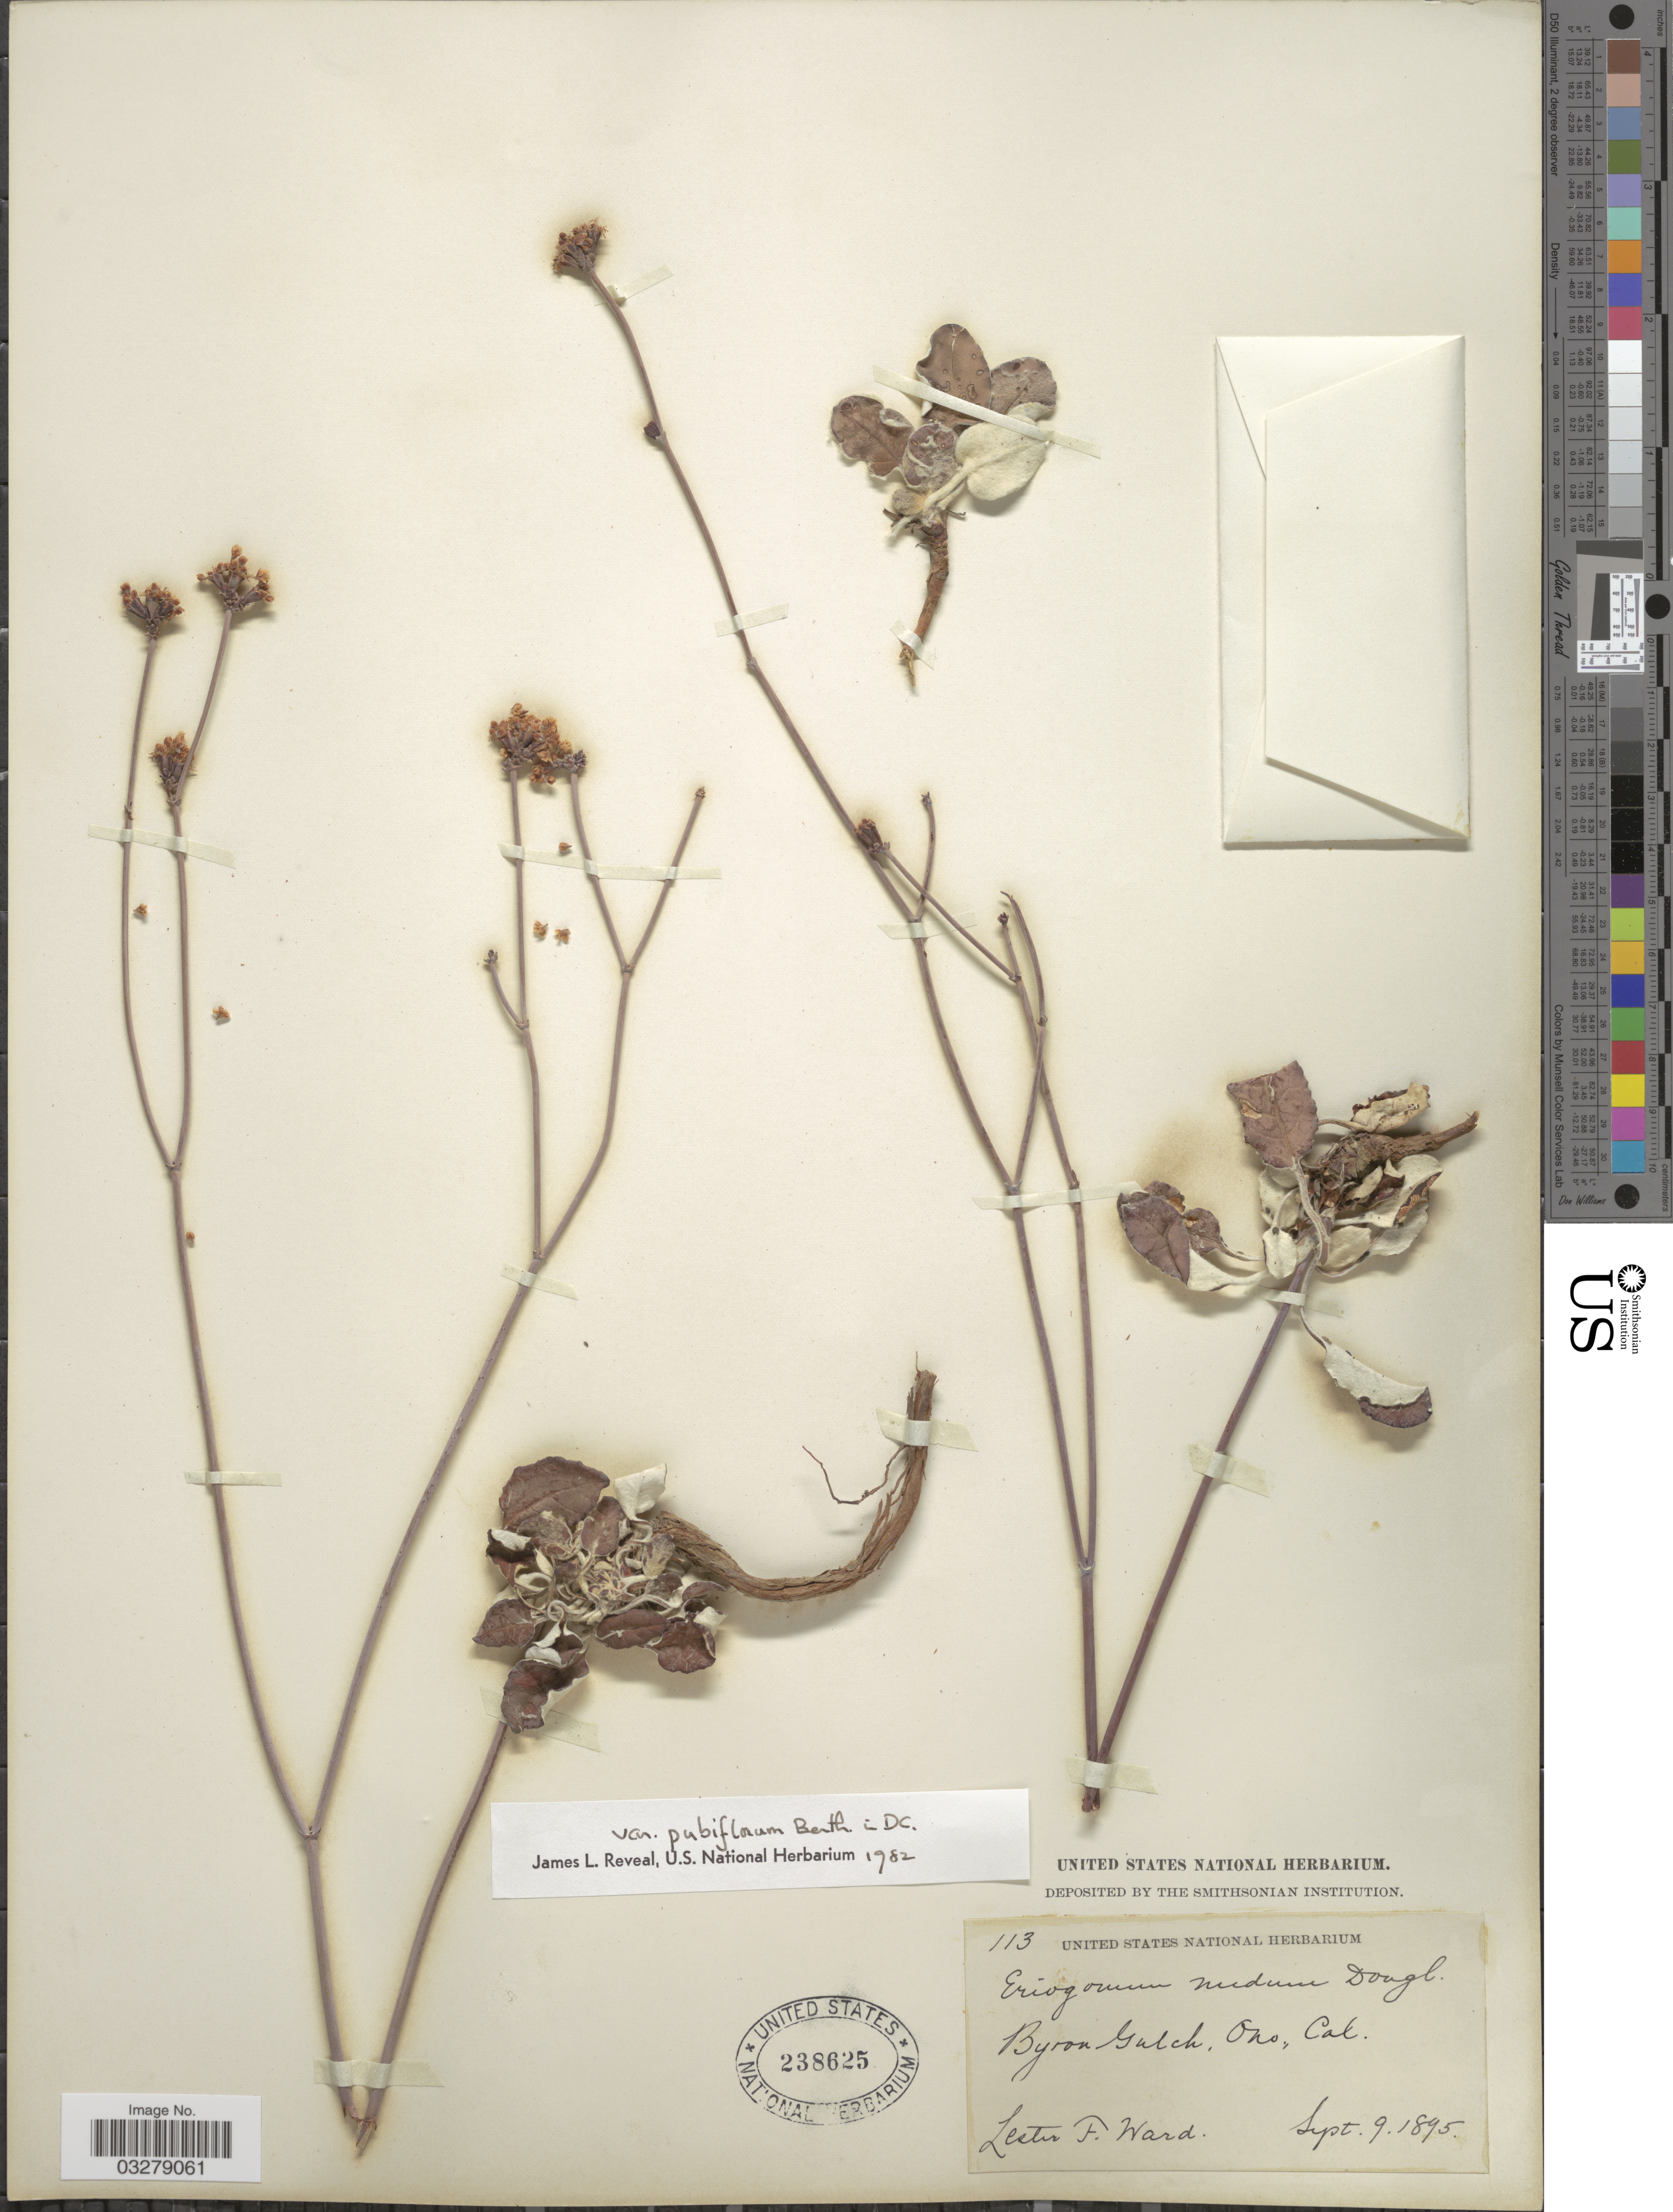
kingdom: Plantae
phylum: Tracheophyta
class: Magnoliopsida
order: Caryophyllales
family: Polygonaceae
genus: Eriogonum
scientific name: Eriogonum nudum var. pubiflorum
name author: Benth. in DC.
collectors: L. F. Ward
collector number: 113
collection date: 1895-09-09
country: United States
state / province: California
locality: Byron Gulch, Ono.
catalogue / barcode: US 238625